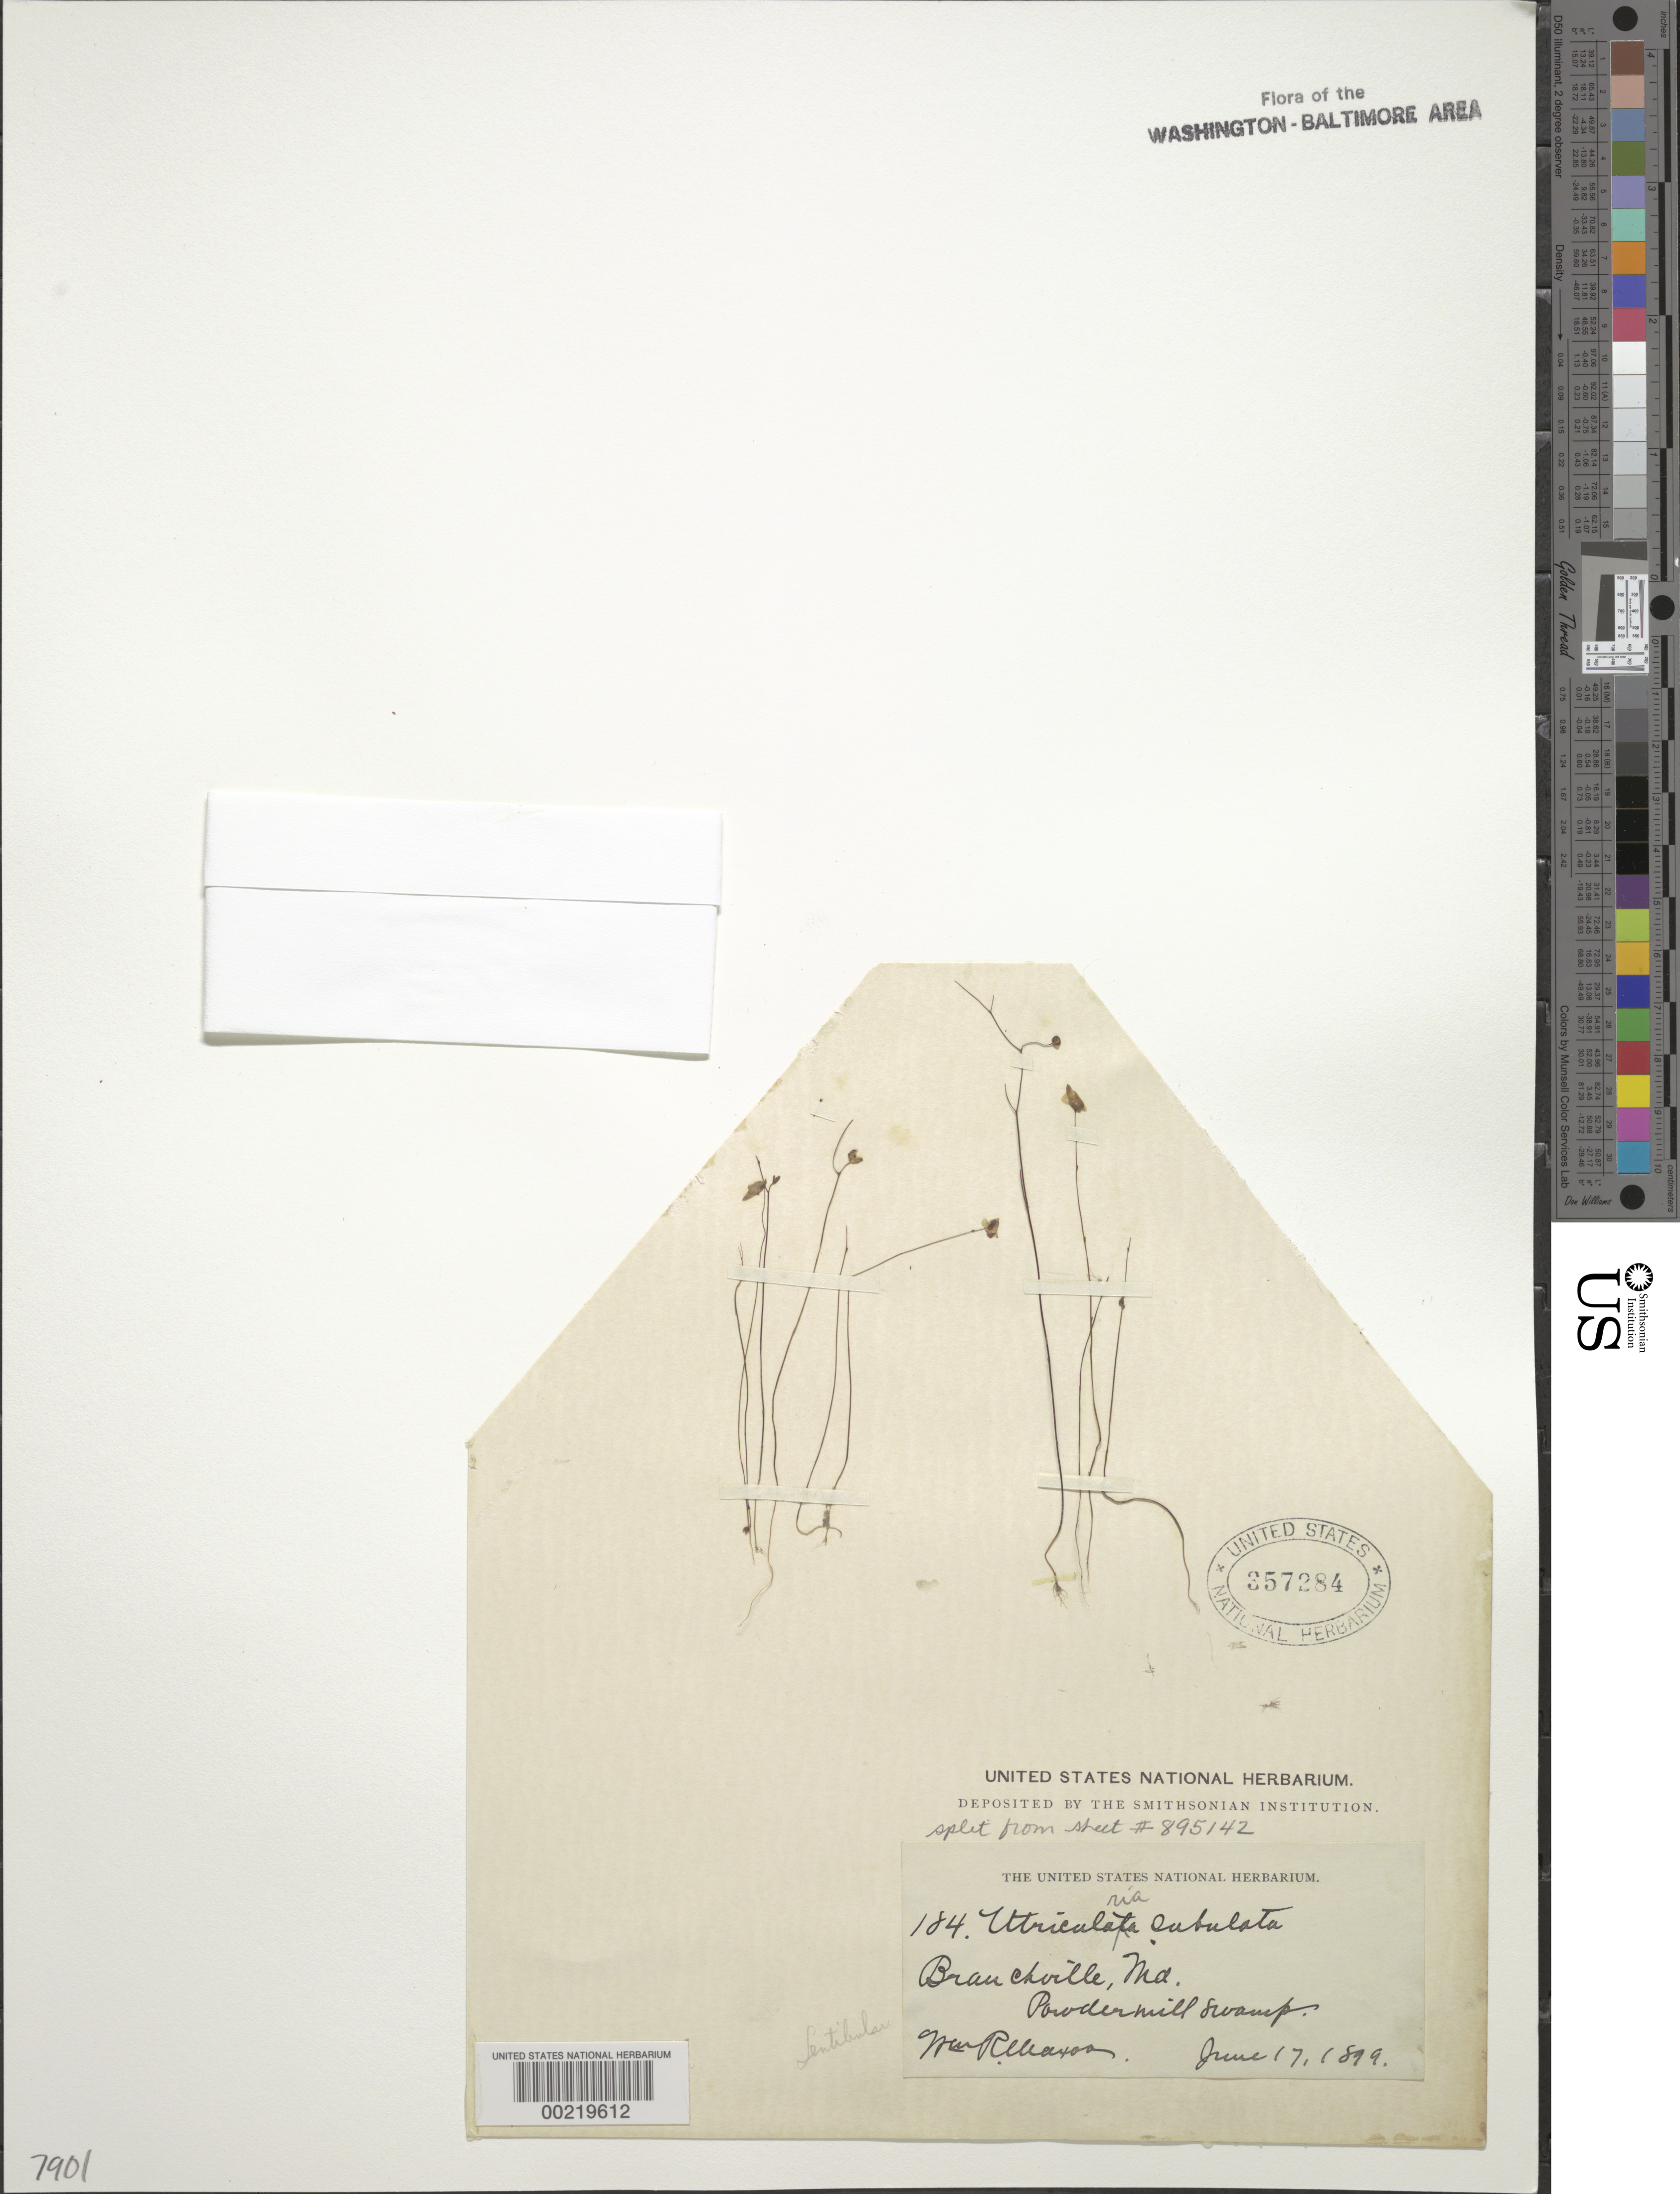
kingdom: Plantae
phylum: Tracheophyta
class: Magnoliopsida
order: Lamiales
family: Lentibulariaceae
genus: Utricularia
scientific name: Utricularia subulata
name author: L.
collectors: W. R. Maxon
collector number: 184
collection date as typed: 17 Jun 1899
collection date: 1899-06-17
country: United States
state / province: Maryland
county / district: Prince George's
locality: Powder Mill swamp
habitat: Swamp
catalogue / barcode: US 357284